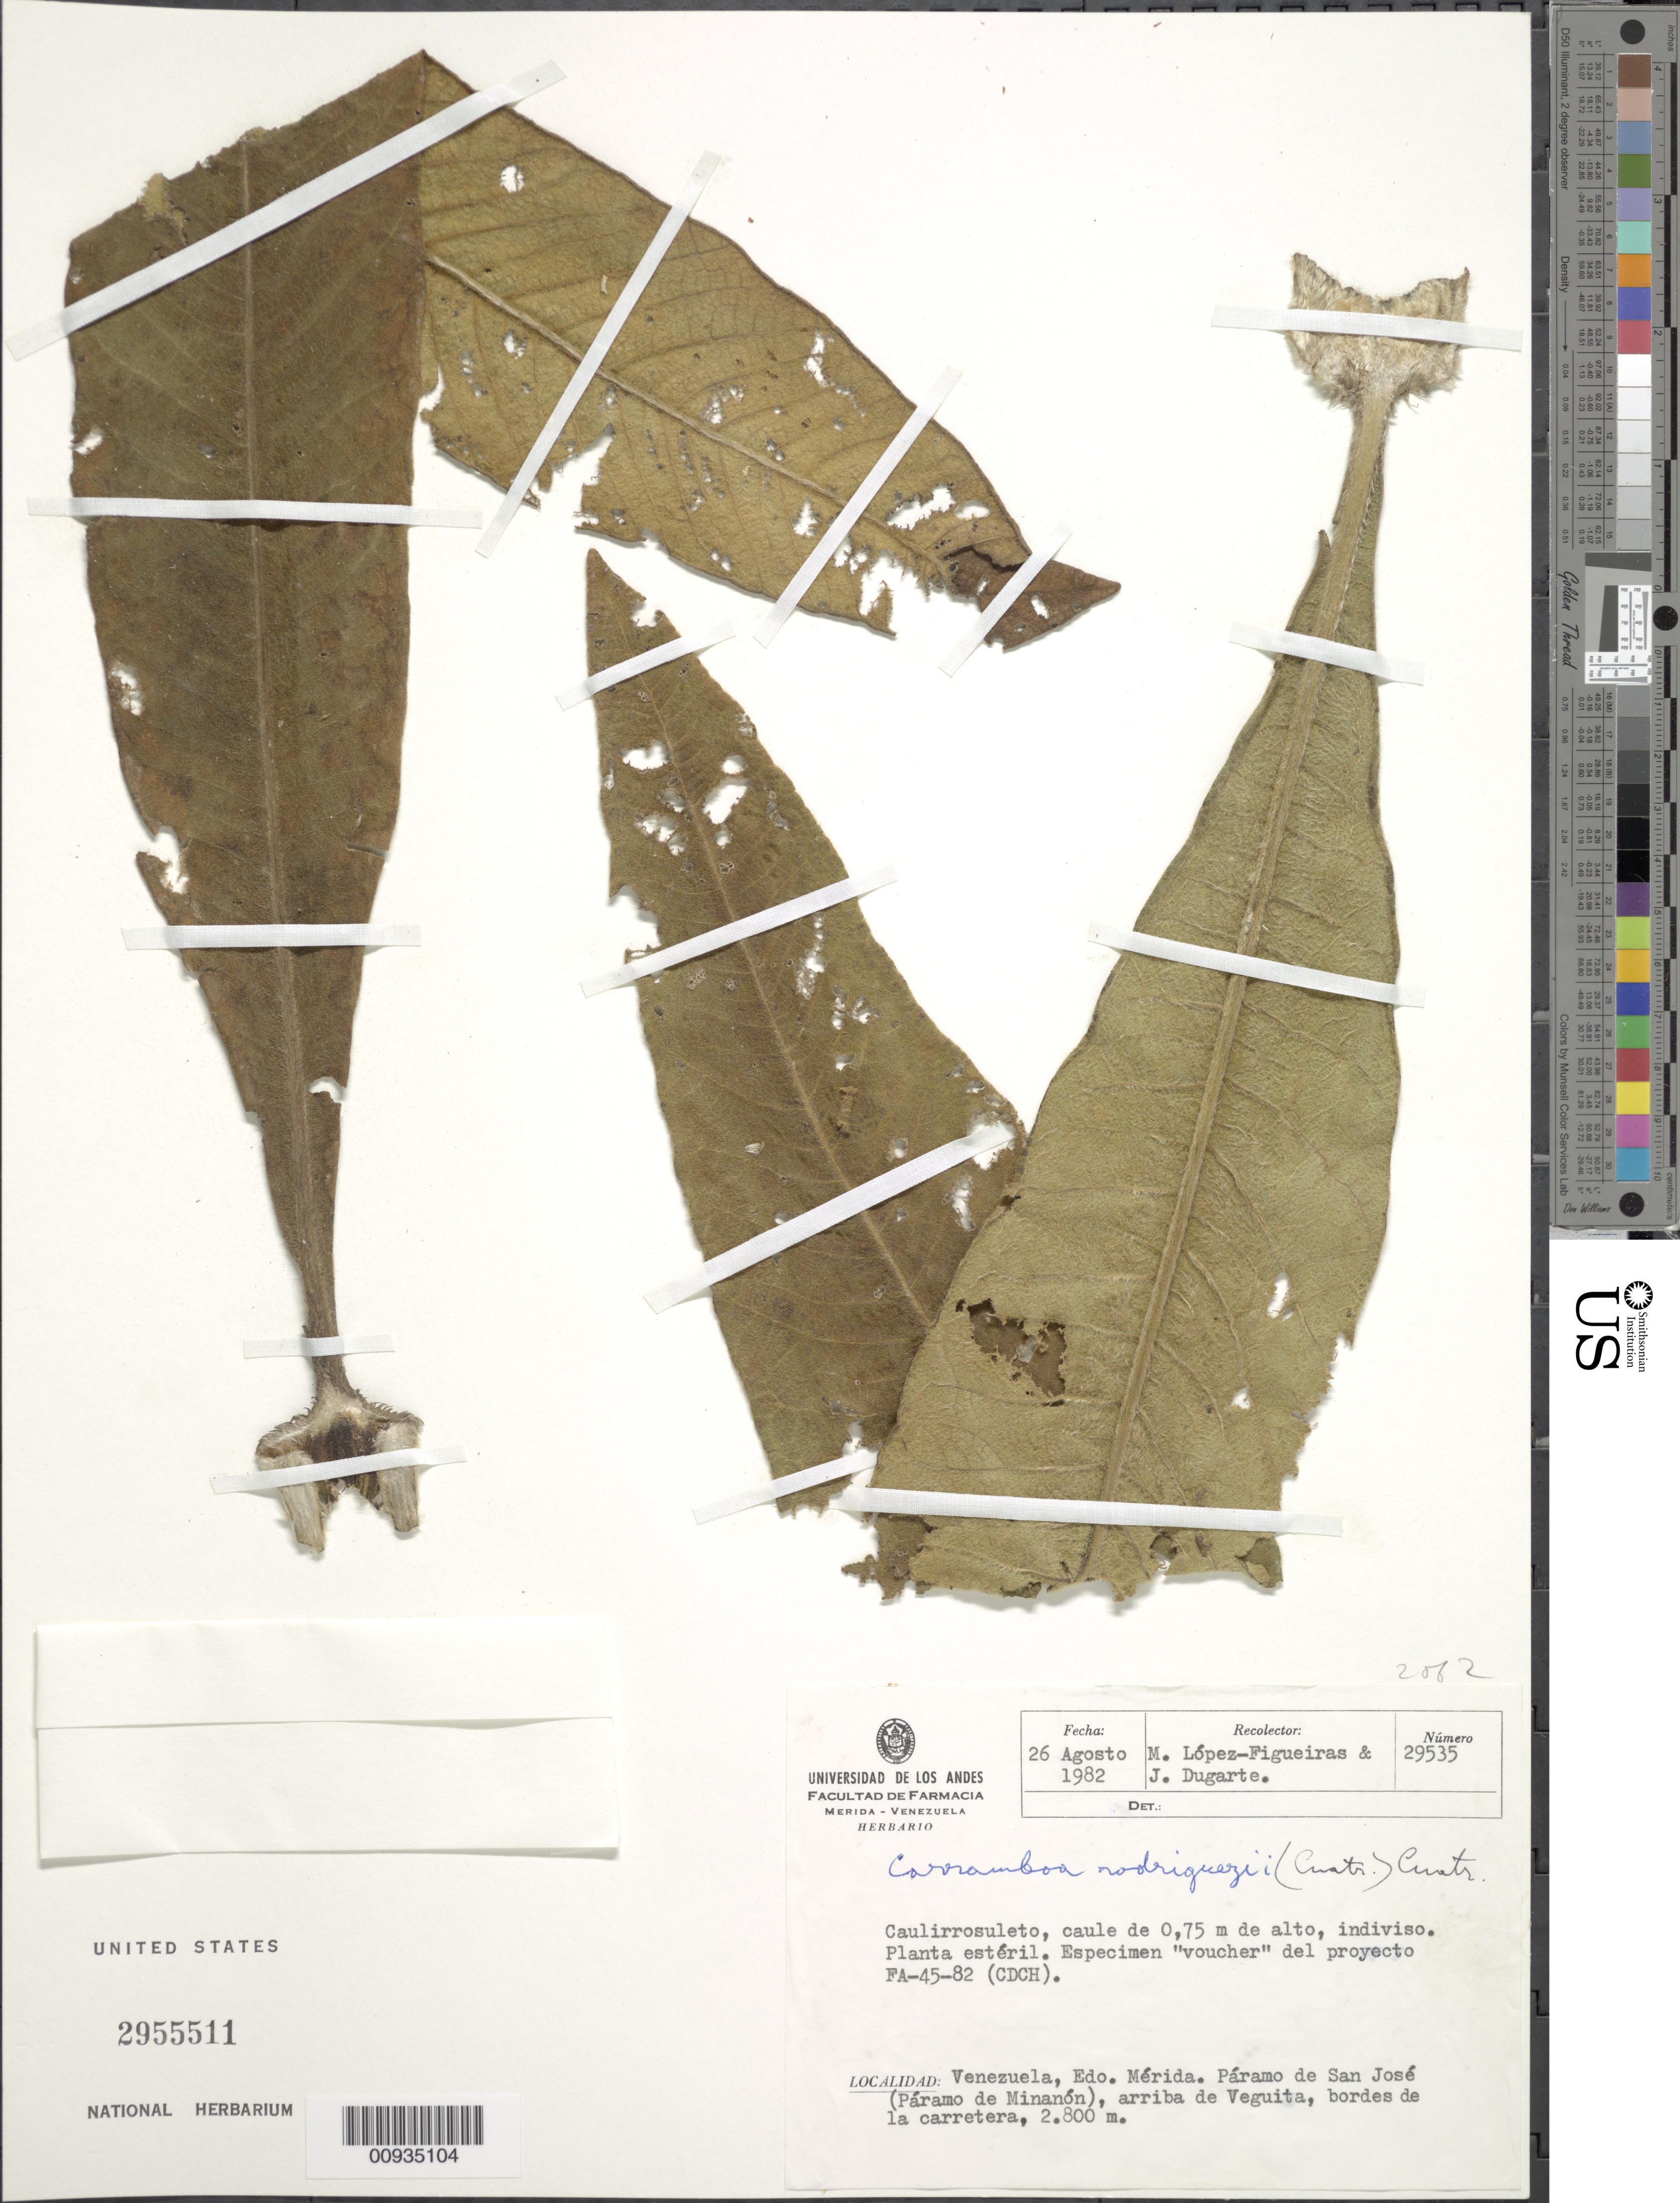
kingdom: Plantae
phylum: Tracheophyta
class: Magnoliopsida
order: Asterales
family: Asteraceae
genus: Carramboa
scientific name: Carramboa rodriguezii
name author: (Cuatrec.) Cuatrec.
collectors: M. López Figueiras & J. Dugarte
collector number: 29536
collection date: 1982-08-26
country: Venezuela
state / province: Mérida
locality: Páramo de San José. (Páramo de Minamón), arriba de Veguita, bordes de la carretera.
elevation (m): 2800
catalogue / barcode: US 2955511